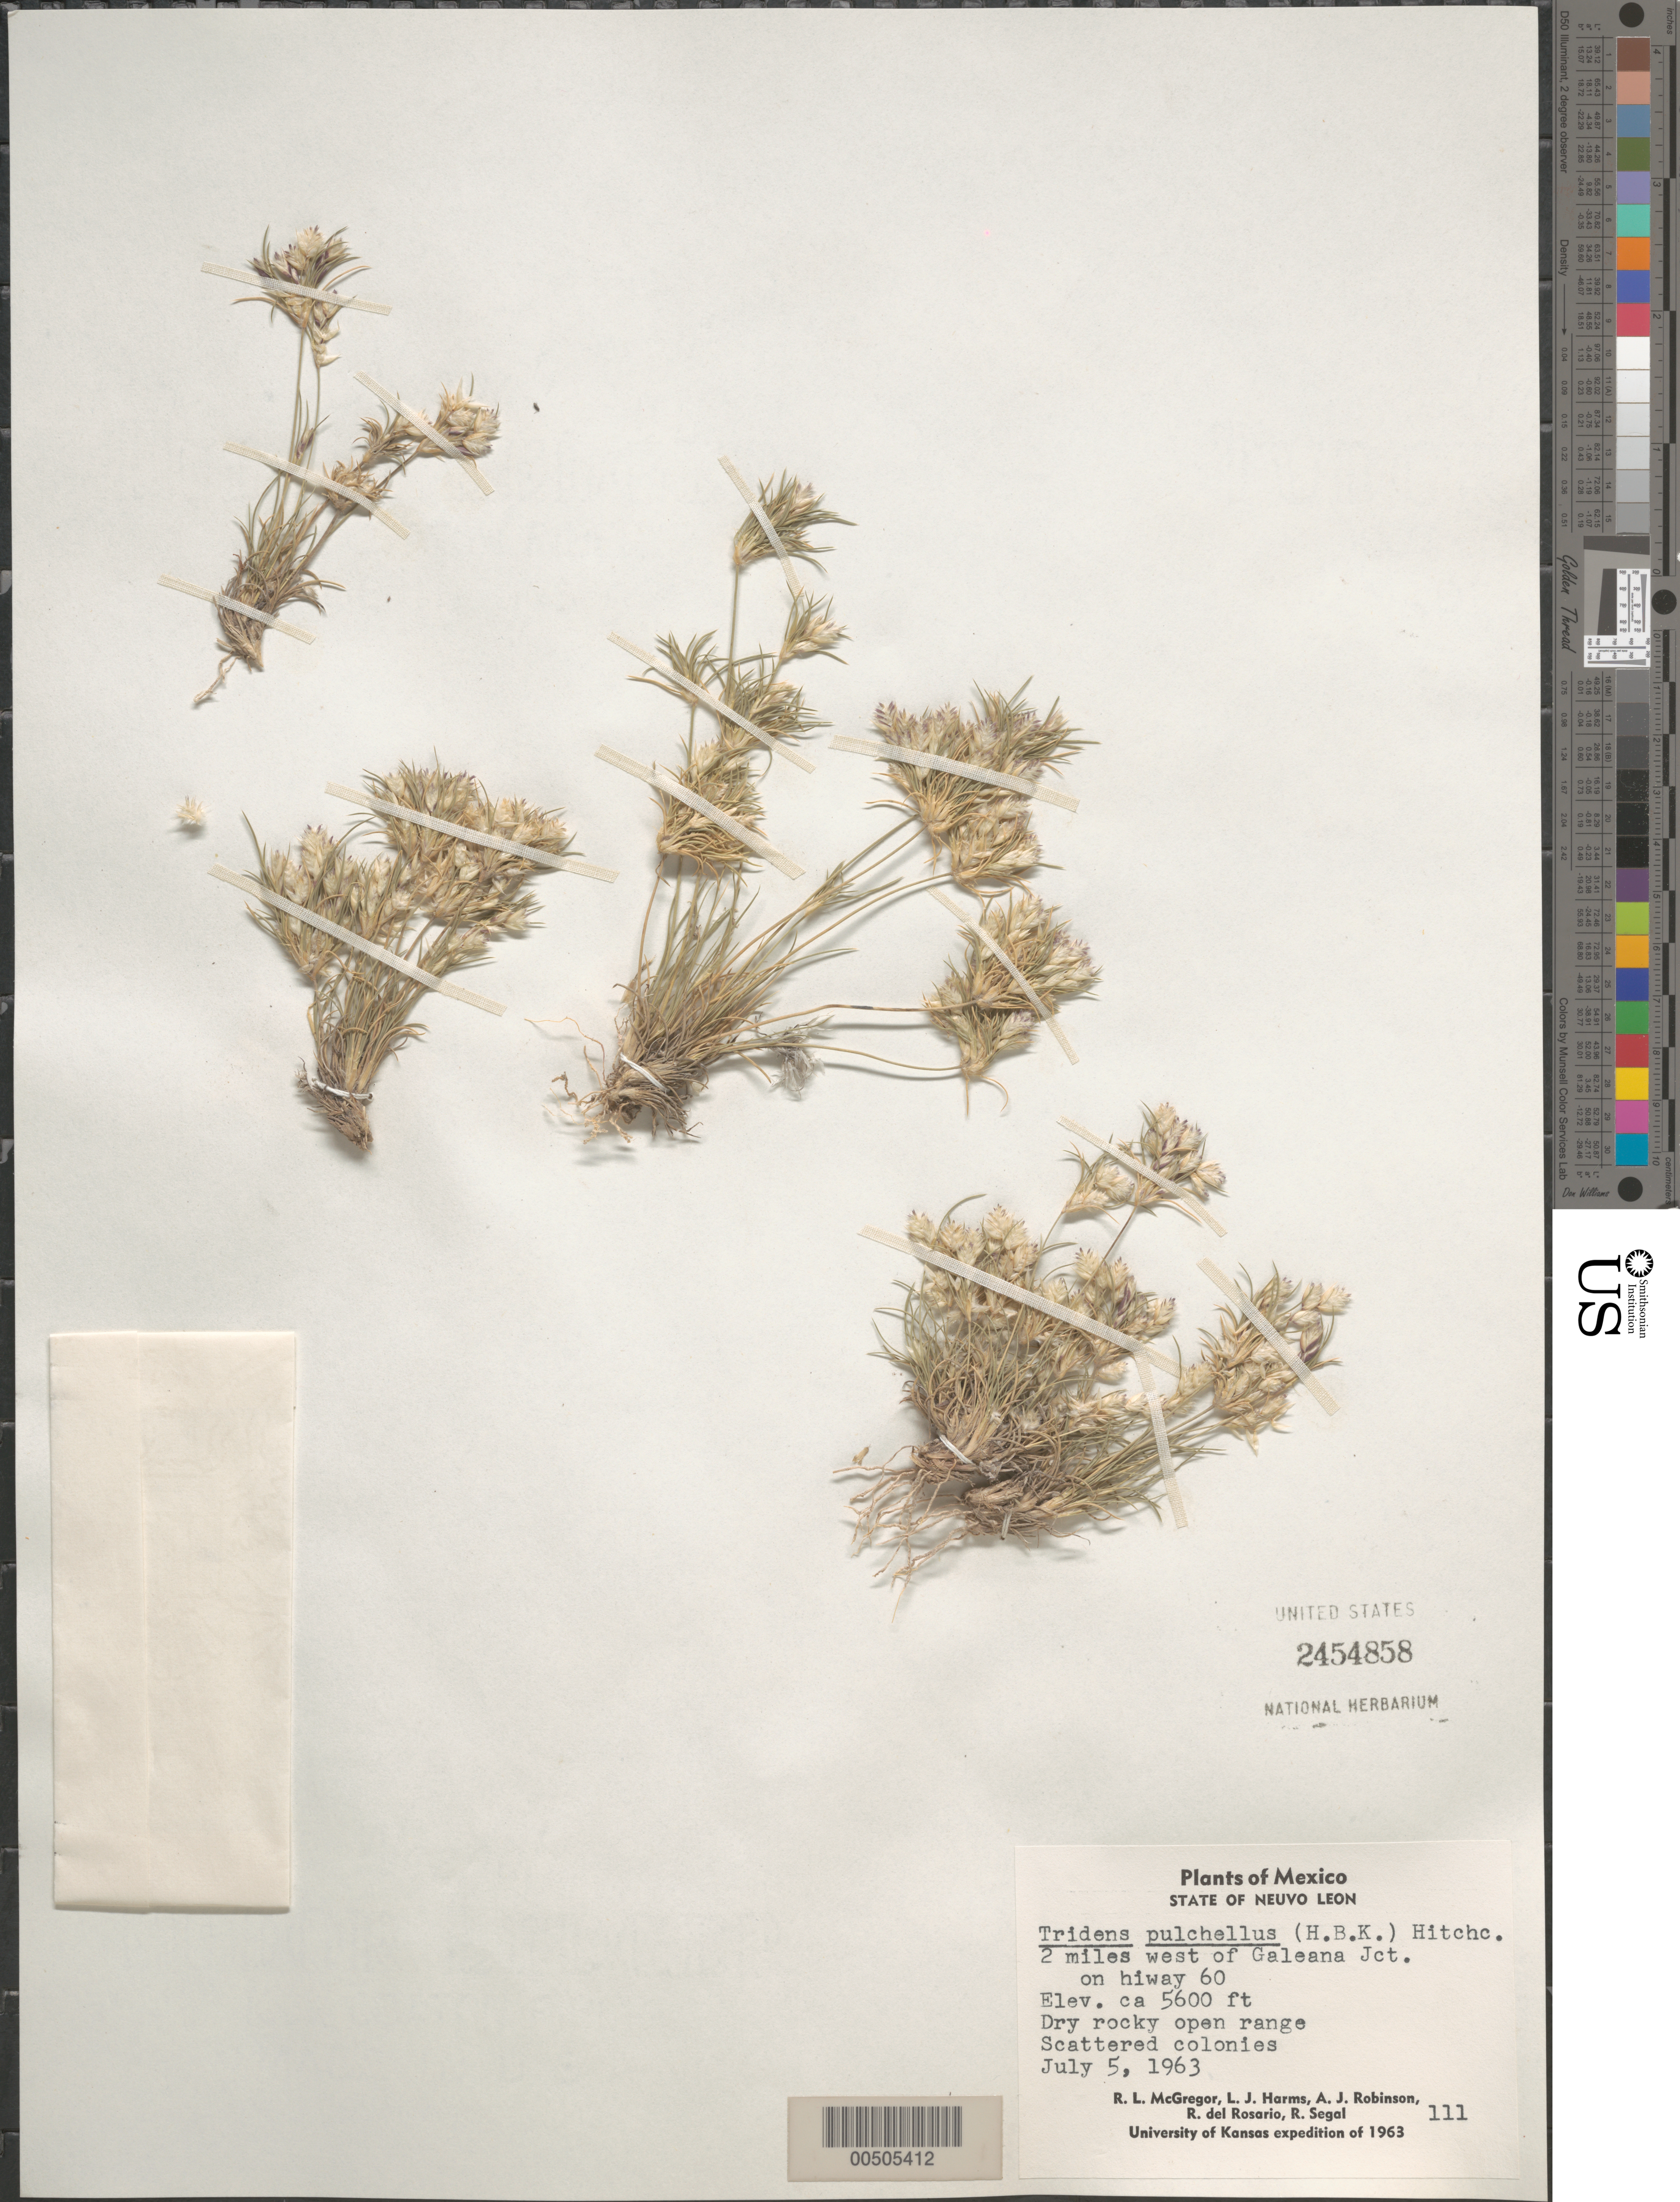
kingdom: Plantae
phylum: Tracheophyta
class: Liliopsida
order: Poales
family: Poaceae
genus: Erioneuron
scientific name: Erioneuron pulchellum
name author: (Kunth) Tateoka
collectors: R. McGregor, L. Harms & A. J. Robinson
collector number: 111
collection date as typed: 5 Jul 1963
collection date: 1963-07-05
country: Mexico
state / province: Nuevo León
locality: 2 mi W of Galeana Junction on Hwy 60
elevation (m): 1707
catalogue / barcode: US 2454858